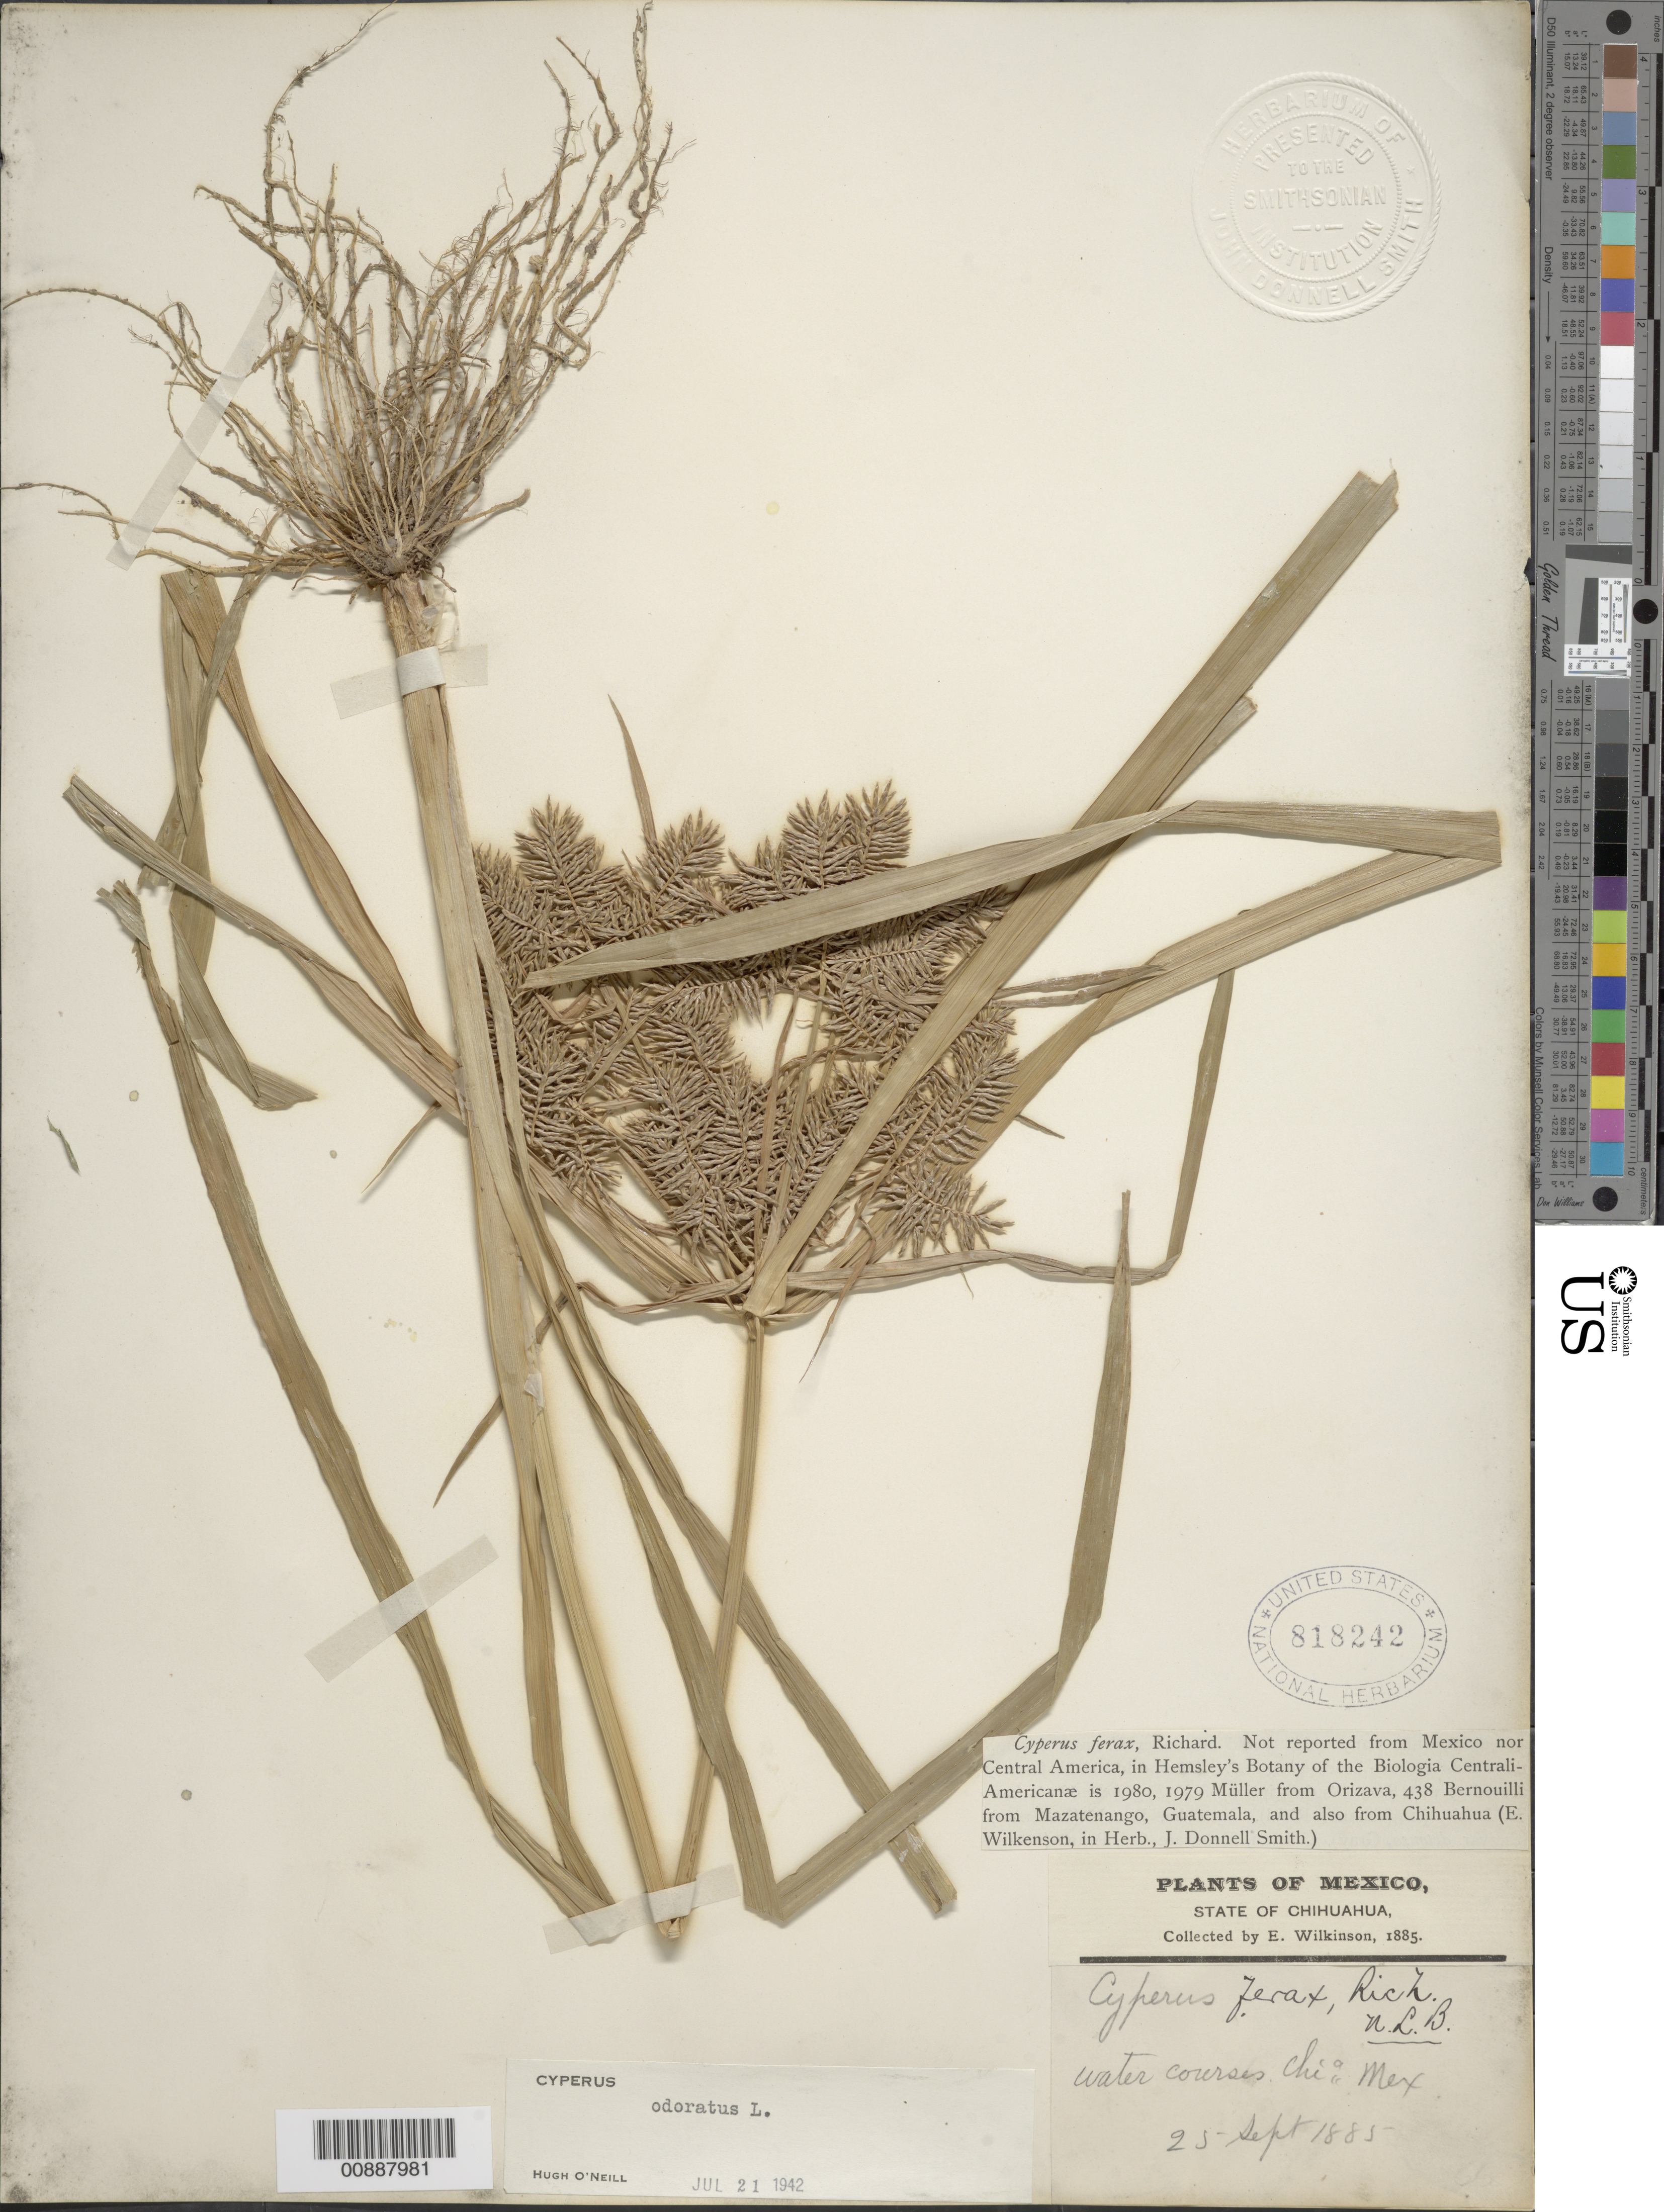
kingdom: Plantae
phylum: Tracheophyta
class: Liliopsida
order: Poales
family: Cyperaceae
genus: Cyperus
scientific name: Cyperus odoratus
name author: L.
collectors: E. Wilkinson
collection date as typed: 25 Sep 1885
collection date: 1885-09-25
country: Mexico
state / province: Chihuahua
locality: Chihuahua.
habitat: Water courses.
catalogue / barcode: US 818242